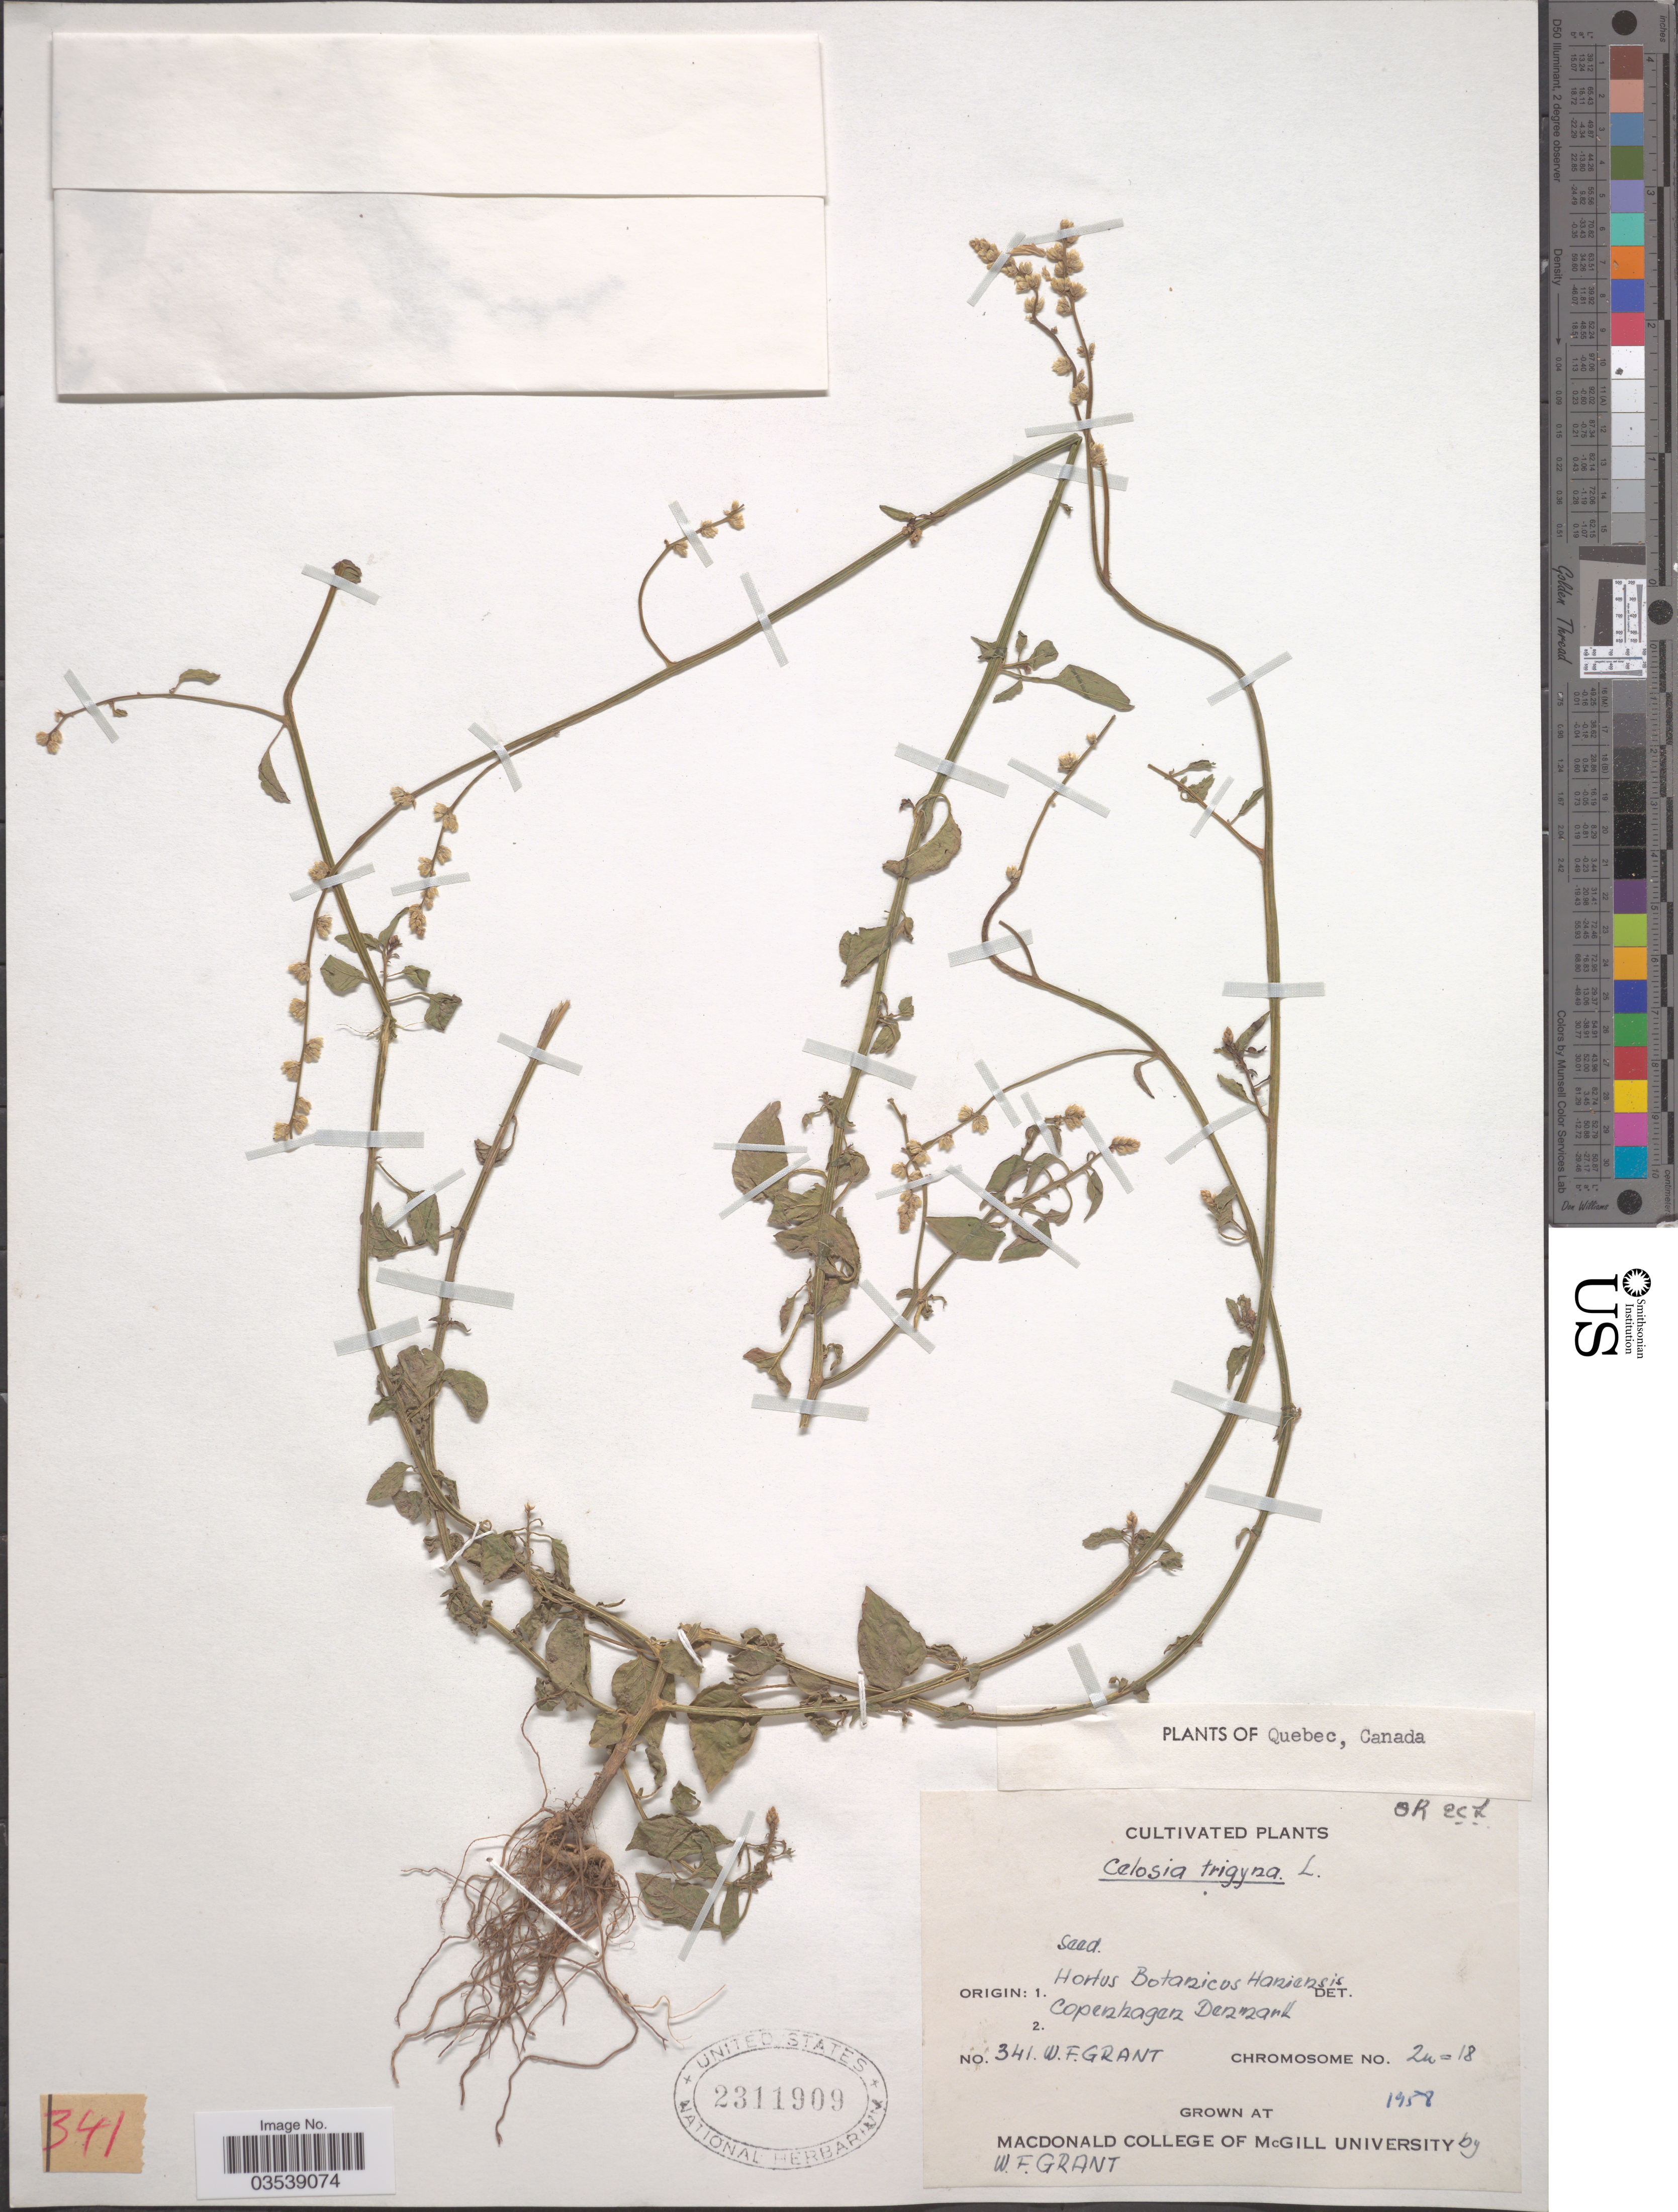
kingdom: Plantae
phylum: Tracheophyta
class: Magnoliopsida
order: Caryophyllales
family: Amaranthaceae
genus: Celosia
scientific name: Celosia trigyna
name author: L.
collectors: W. Grant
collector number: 341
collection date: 1958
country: Canada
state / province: Quebec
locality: Grown at Macdonald College of McGill University.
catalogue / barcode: US 2311909